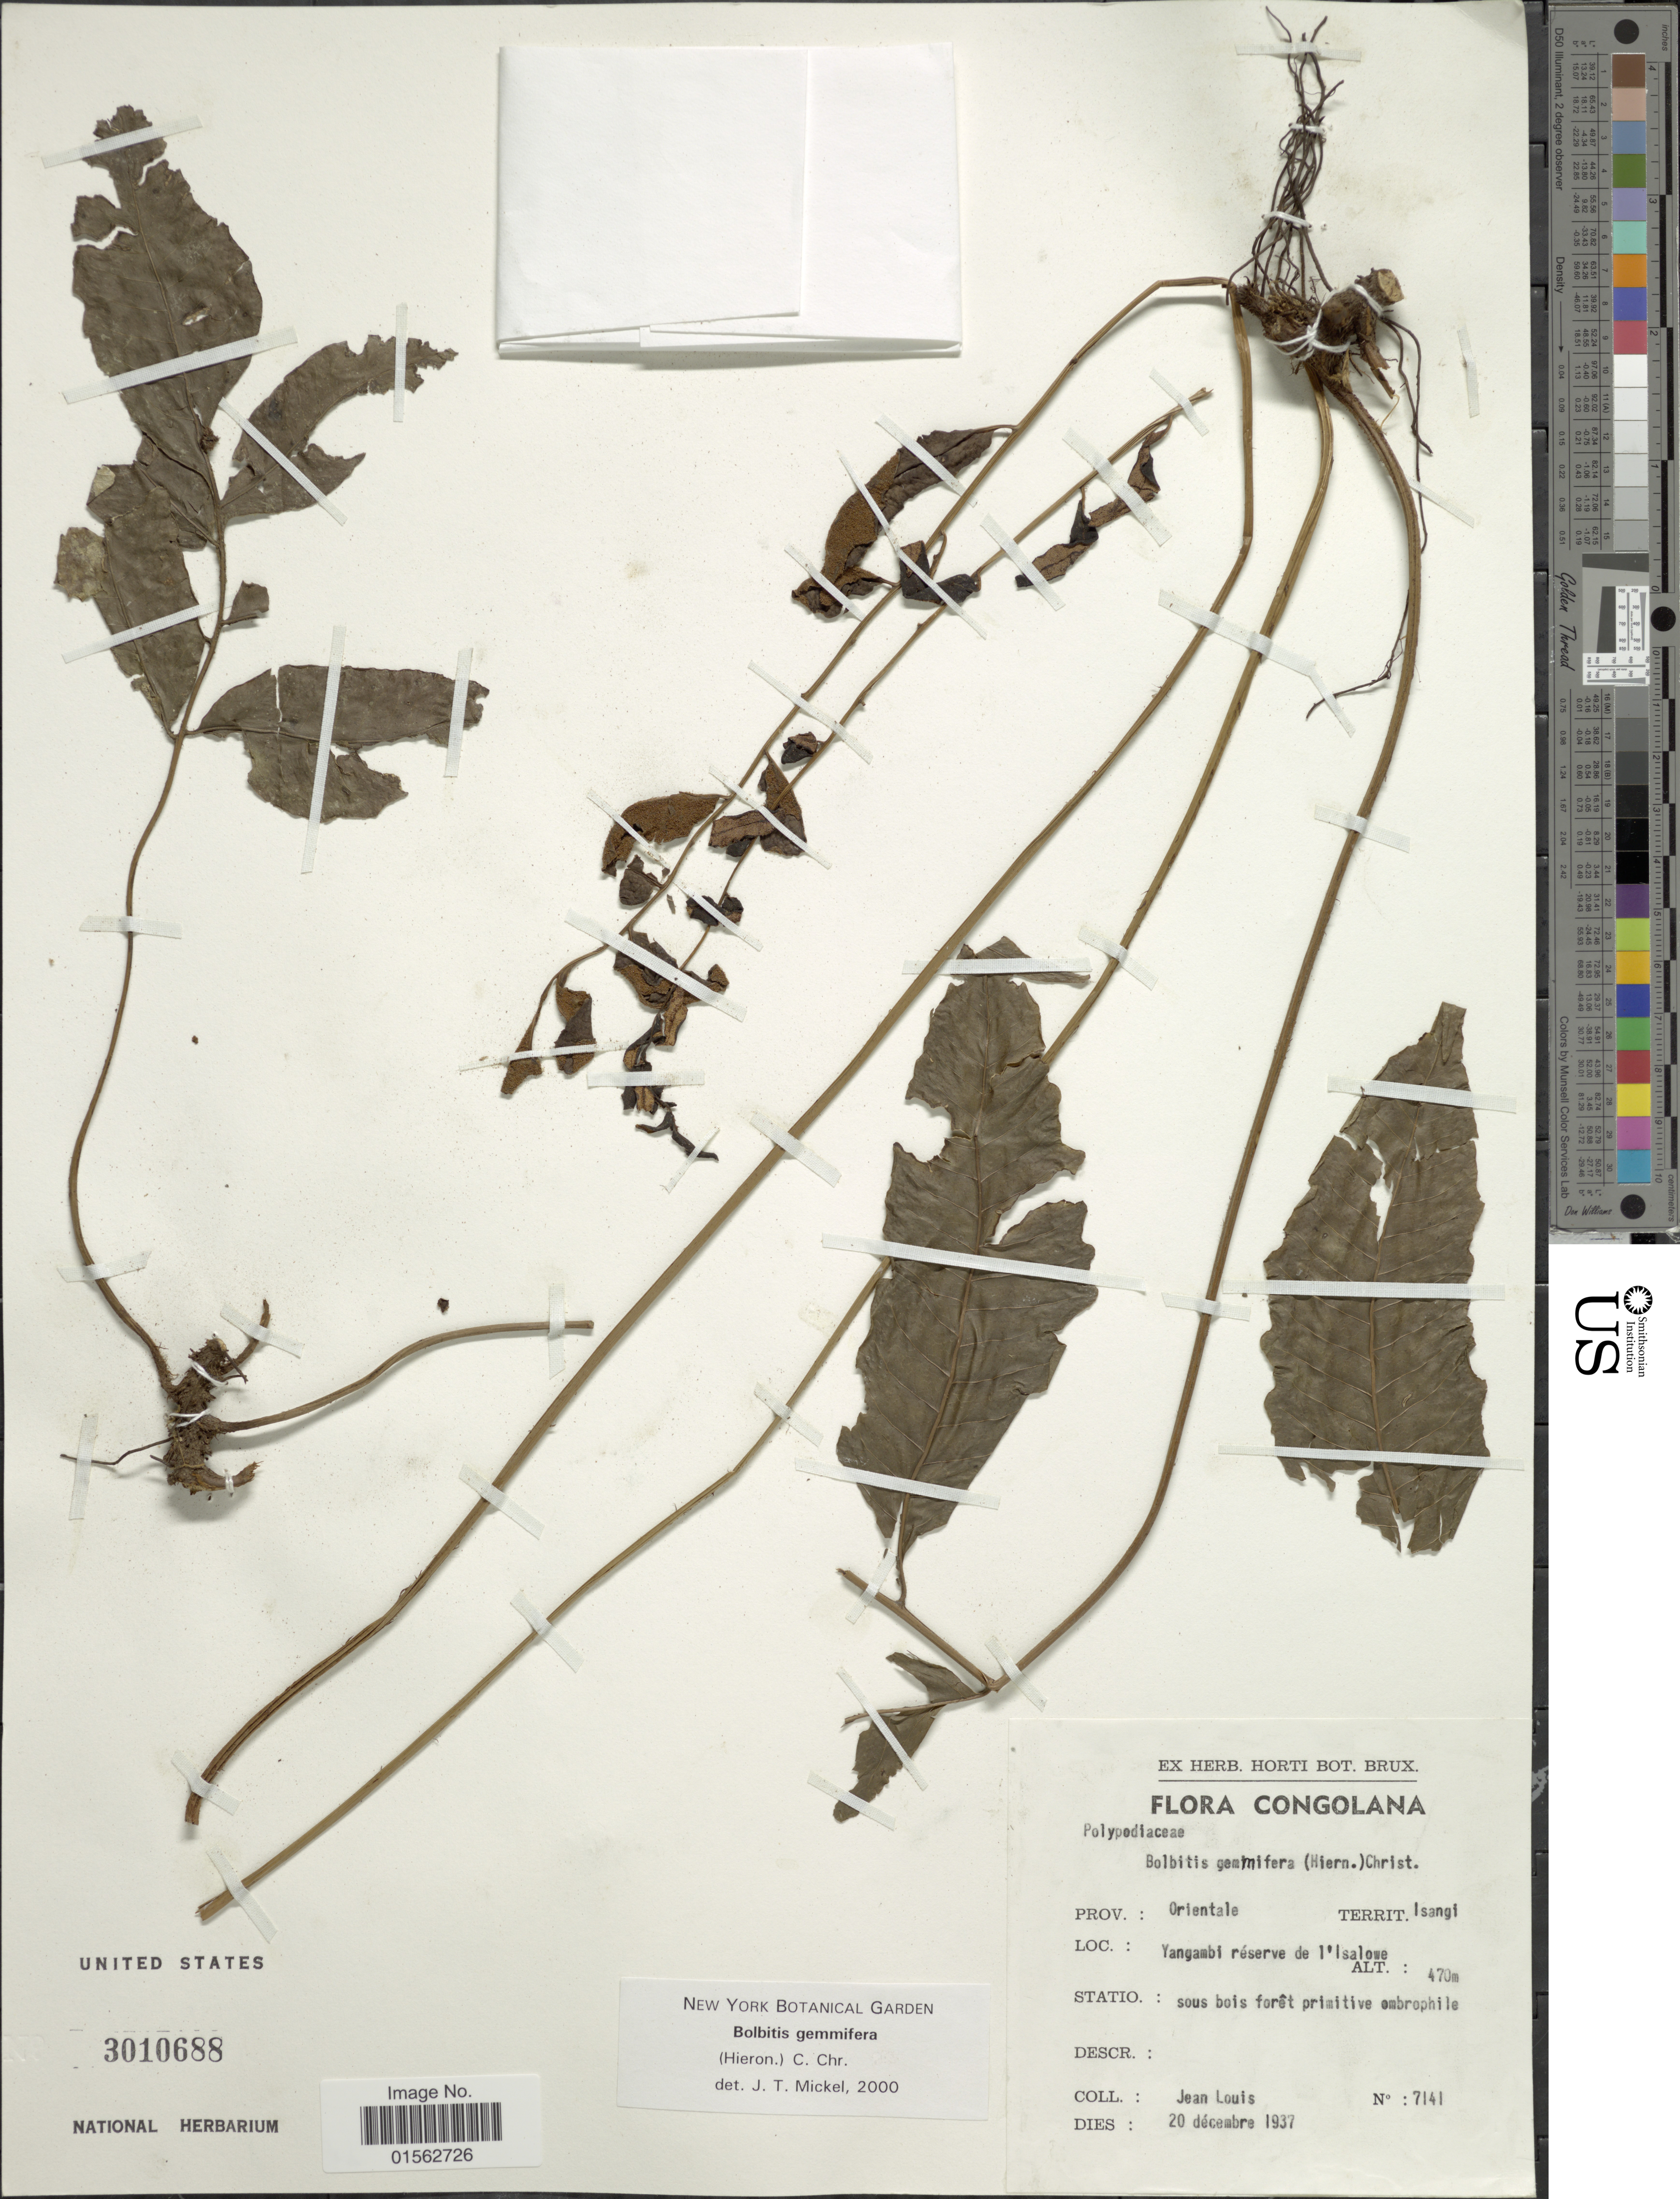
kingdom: Plantae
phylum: Tracheophyta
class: Polypodiopsida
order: Polypodiales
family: Dryopteridaceae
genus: Bolbitis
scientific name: Bolbitis gemmifera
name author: (Lam.) Alston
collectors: J. Louis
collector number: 7141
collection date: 1937-12-20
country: Congo, Democratic Republic of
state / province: Tshopo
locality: Congolana, Isangi, Yangambi réserve de l'Isalowe, sous bois forêt primitive ombrophile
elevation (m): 470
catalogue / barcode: US 3010688